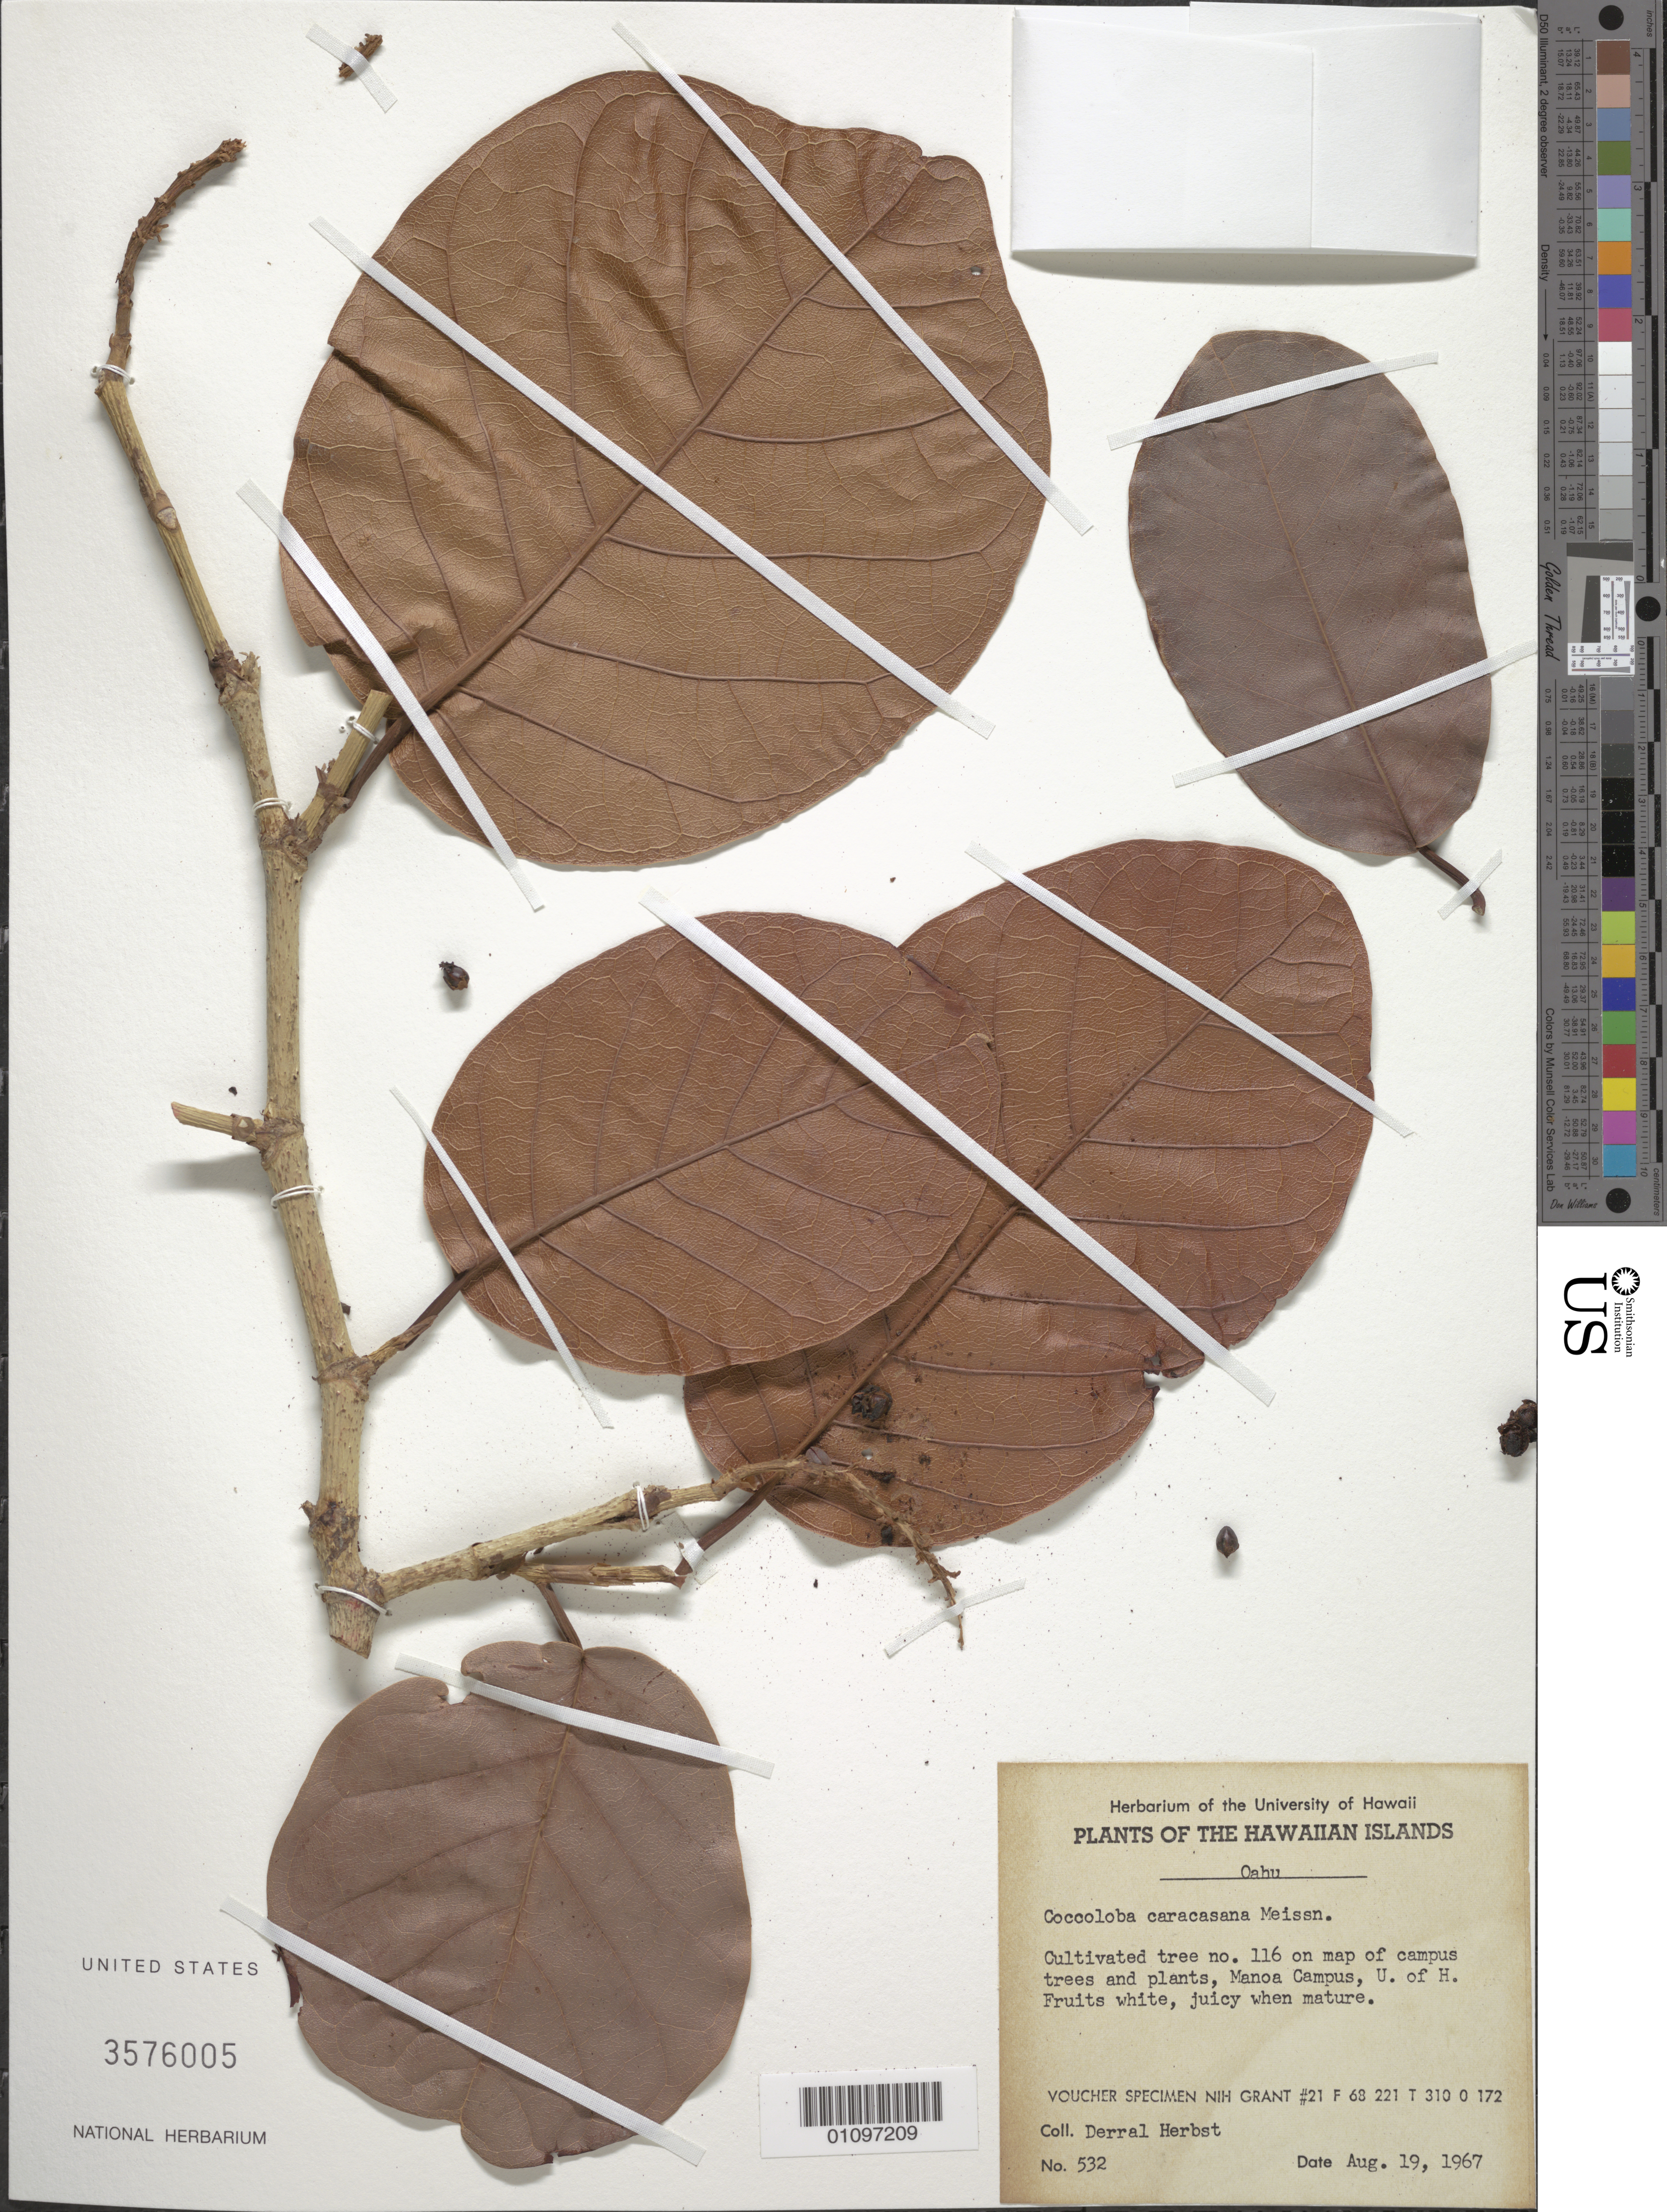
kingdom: Plantae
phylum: Tracheophyta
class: Magnoliopsida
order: Caryophyllales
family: Polygonaceae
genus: Coccoloba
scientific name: Coccoloba caracasana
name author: Meisn.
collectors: D. R. Herbst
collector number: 532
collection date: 1967-08-19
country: United States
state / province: Hawaii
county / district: Honolulu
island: Oahu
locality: University of Hawaii Manoa Campus, number 116 on map of campus trees and plants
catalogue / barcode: US 3576005